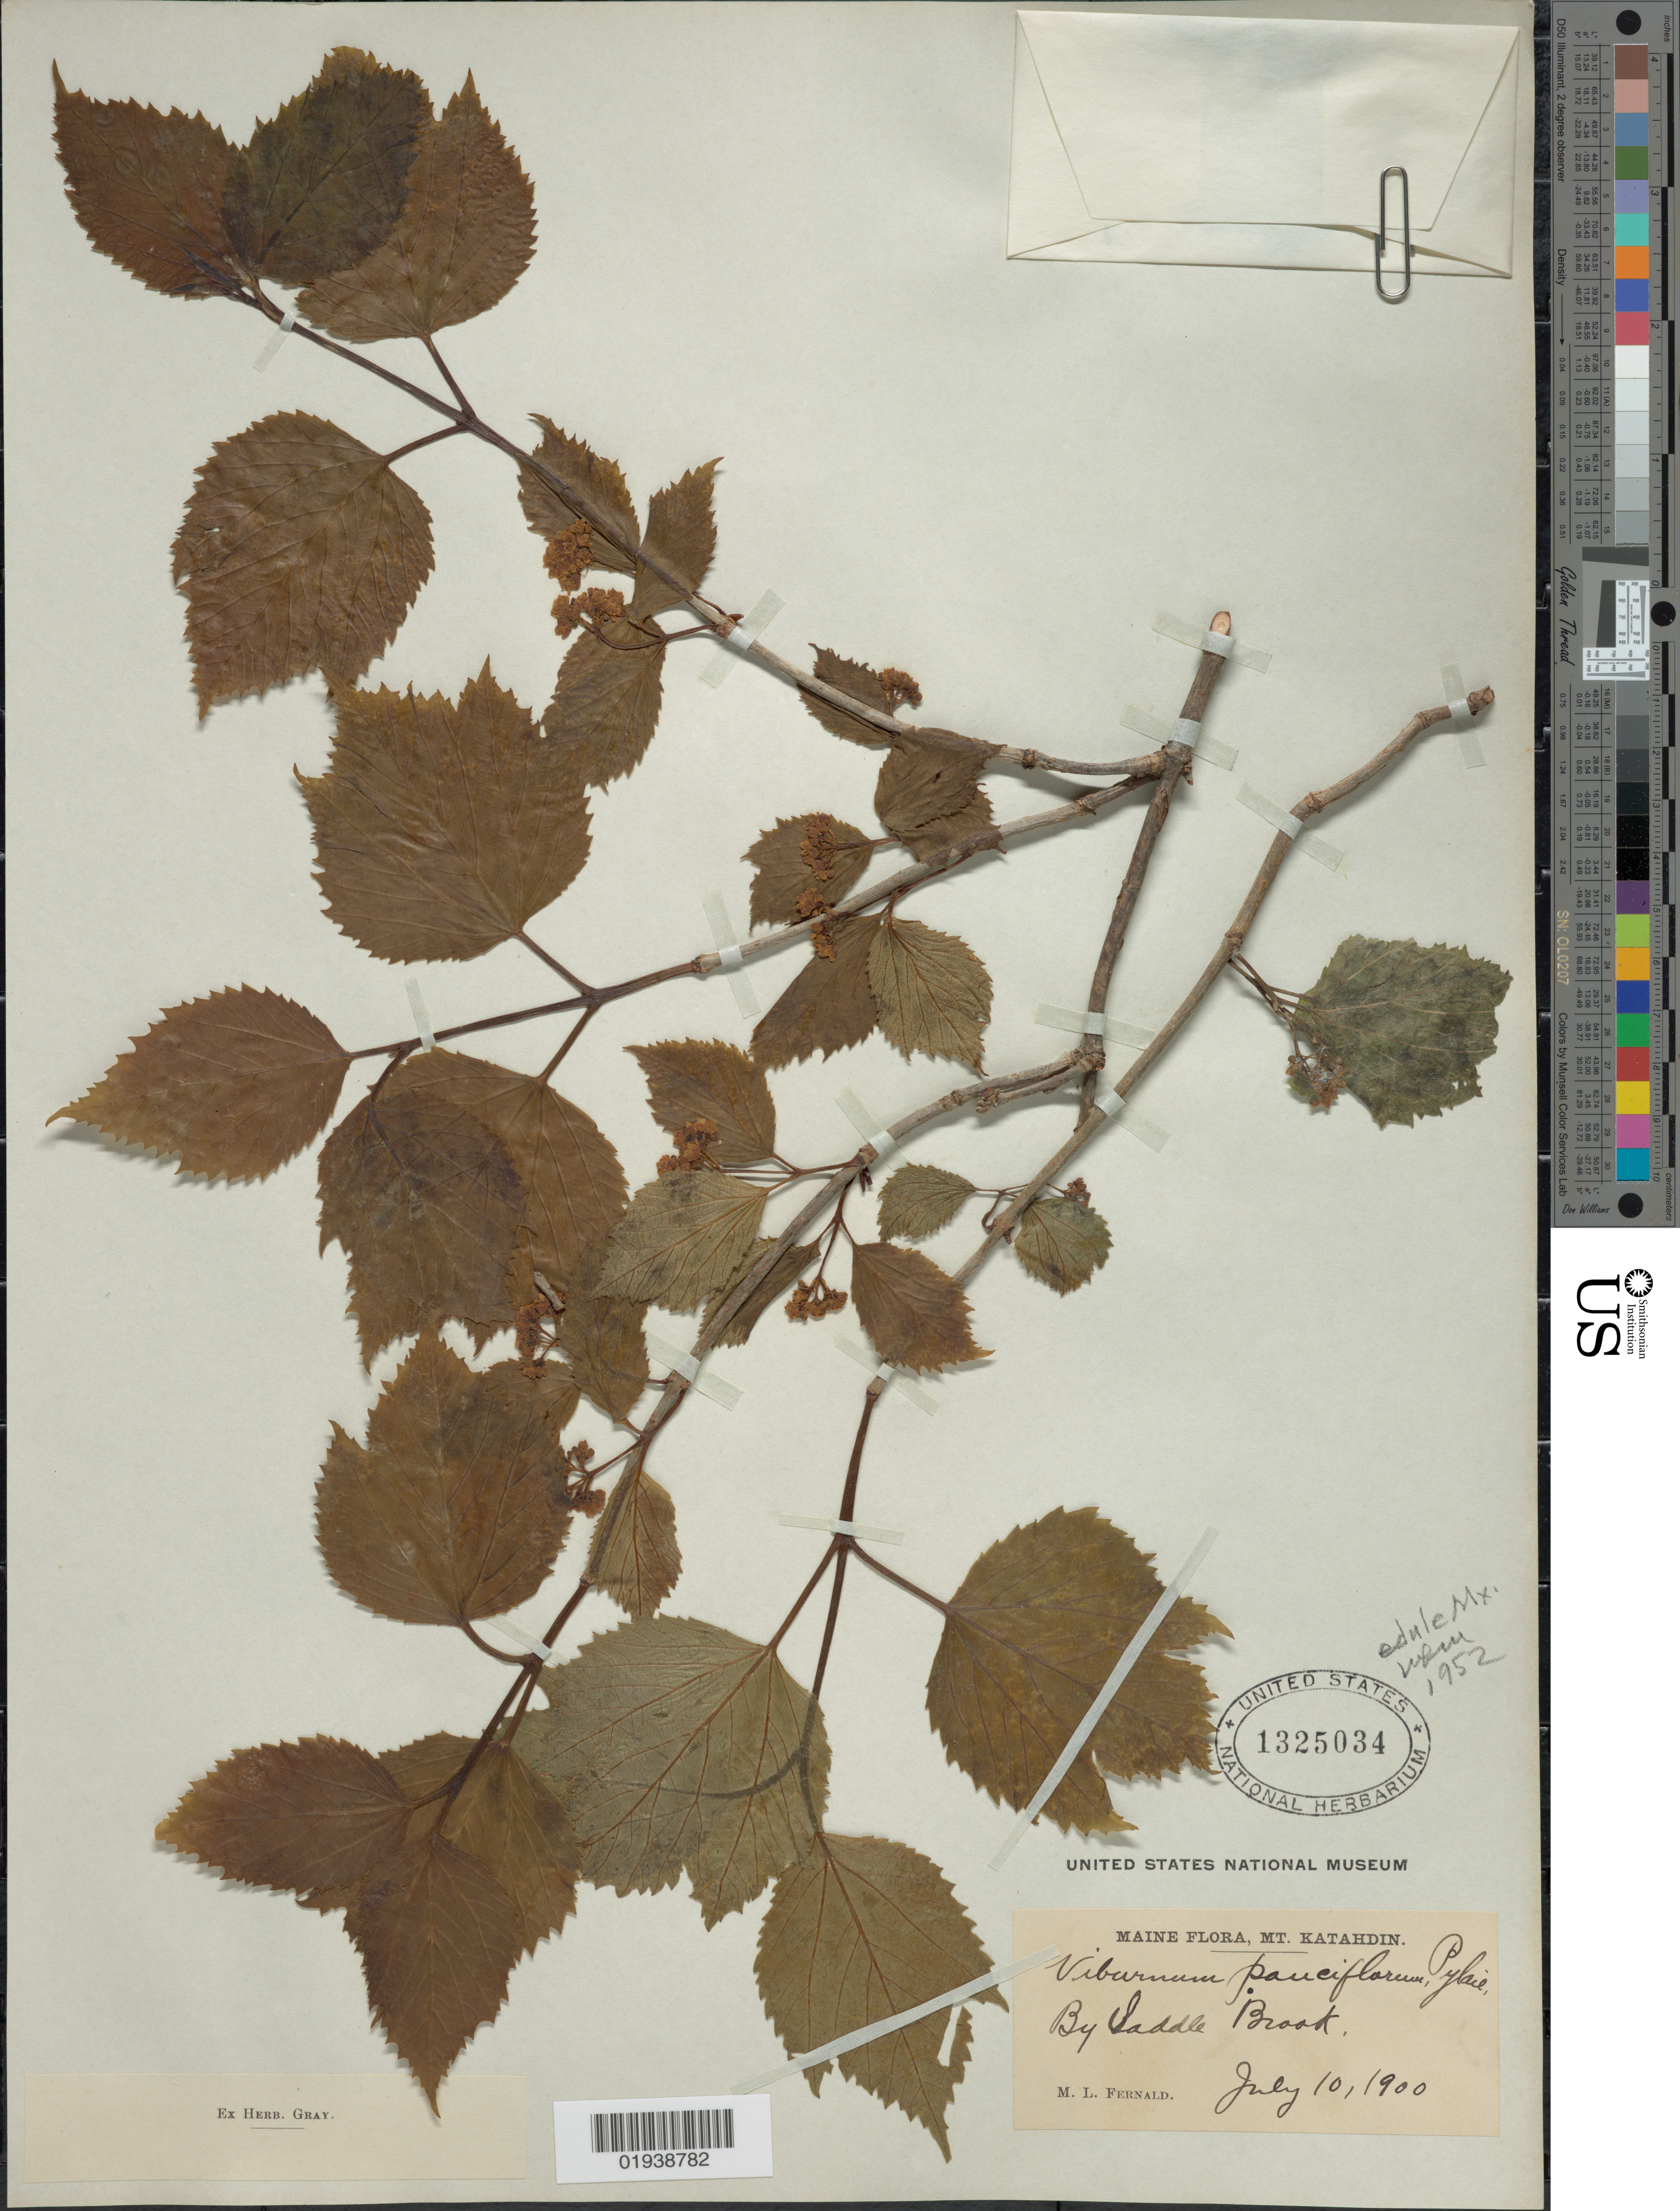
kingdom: Plantae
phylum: Tracheophyta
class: Magnoliopsida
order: Dipsacales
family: Viburnaceae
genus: Viburnum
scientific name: Viburnum edule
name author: (Michx.) Raf.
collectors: M. L. Fernald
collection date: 1900-07-10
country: United States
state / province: Maine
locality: Mt. Katahdin. By Saddle Brook.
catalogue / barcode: US 1325034